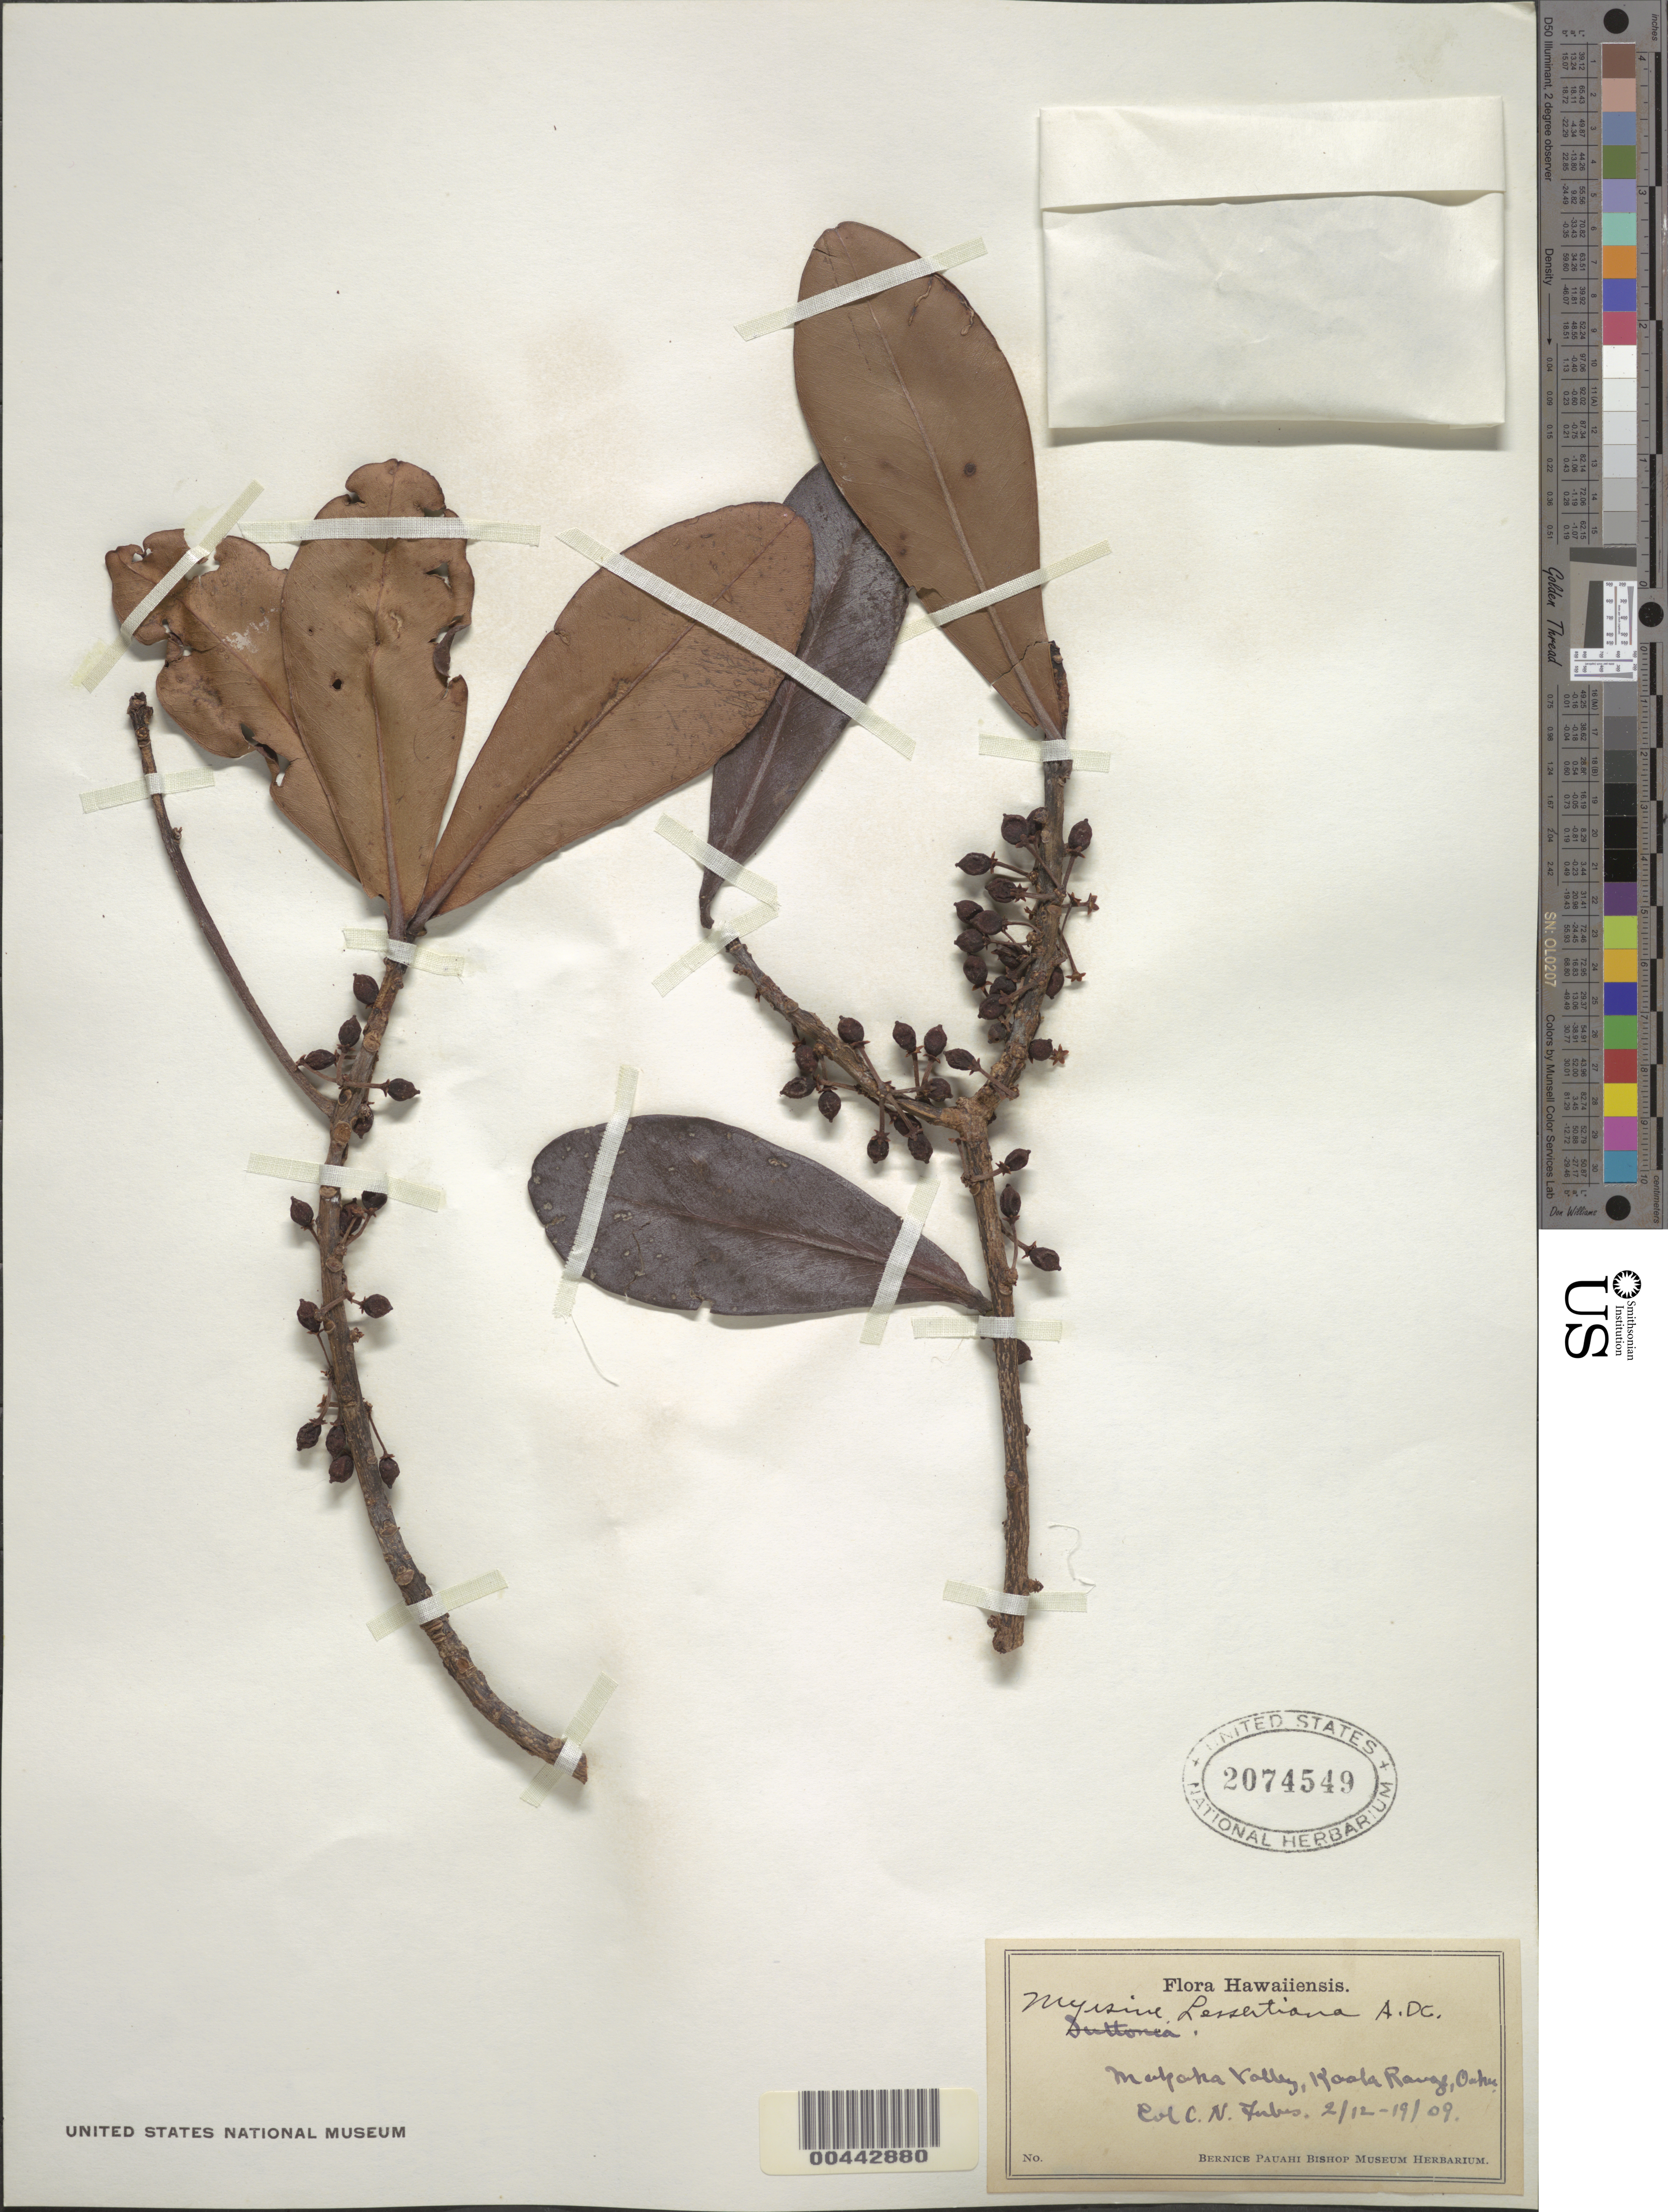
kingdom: Plantae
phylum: Tracheophyta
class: Magnoliopsida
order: Ericales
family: Primulaceae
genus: Myrsine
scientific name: Myrsine lessertiana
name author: A. DC.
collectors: C. N. Forbes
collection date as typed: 12 Feb 1909 to 19 Feb 1909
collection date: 1909-02-12/1909-02-19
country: United States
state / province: Hawaii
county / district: Honolulu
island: Oahu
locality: Waianae Mts., Makaha Valley, Kaala Range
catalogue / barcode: US 2074549